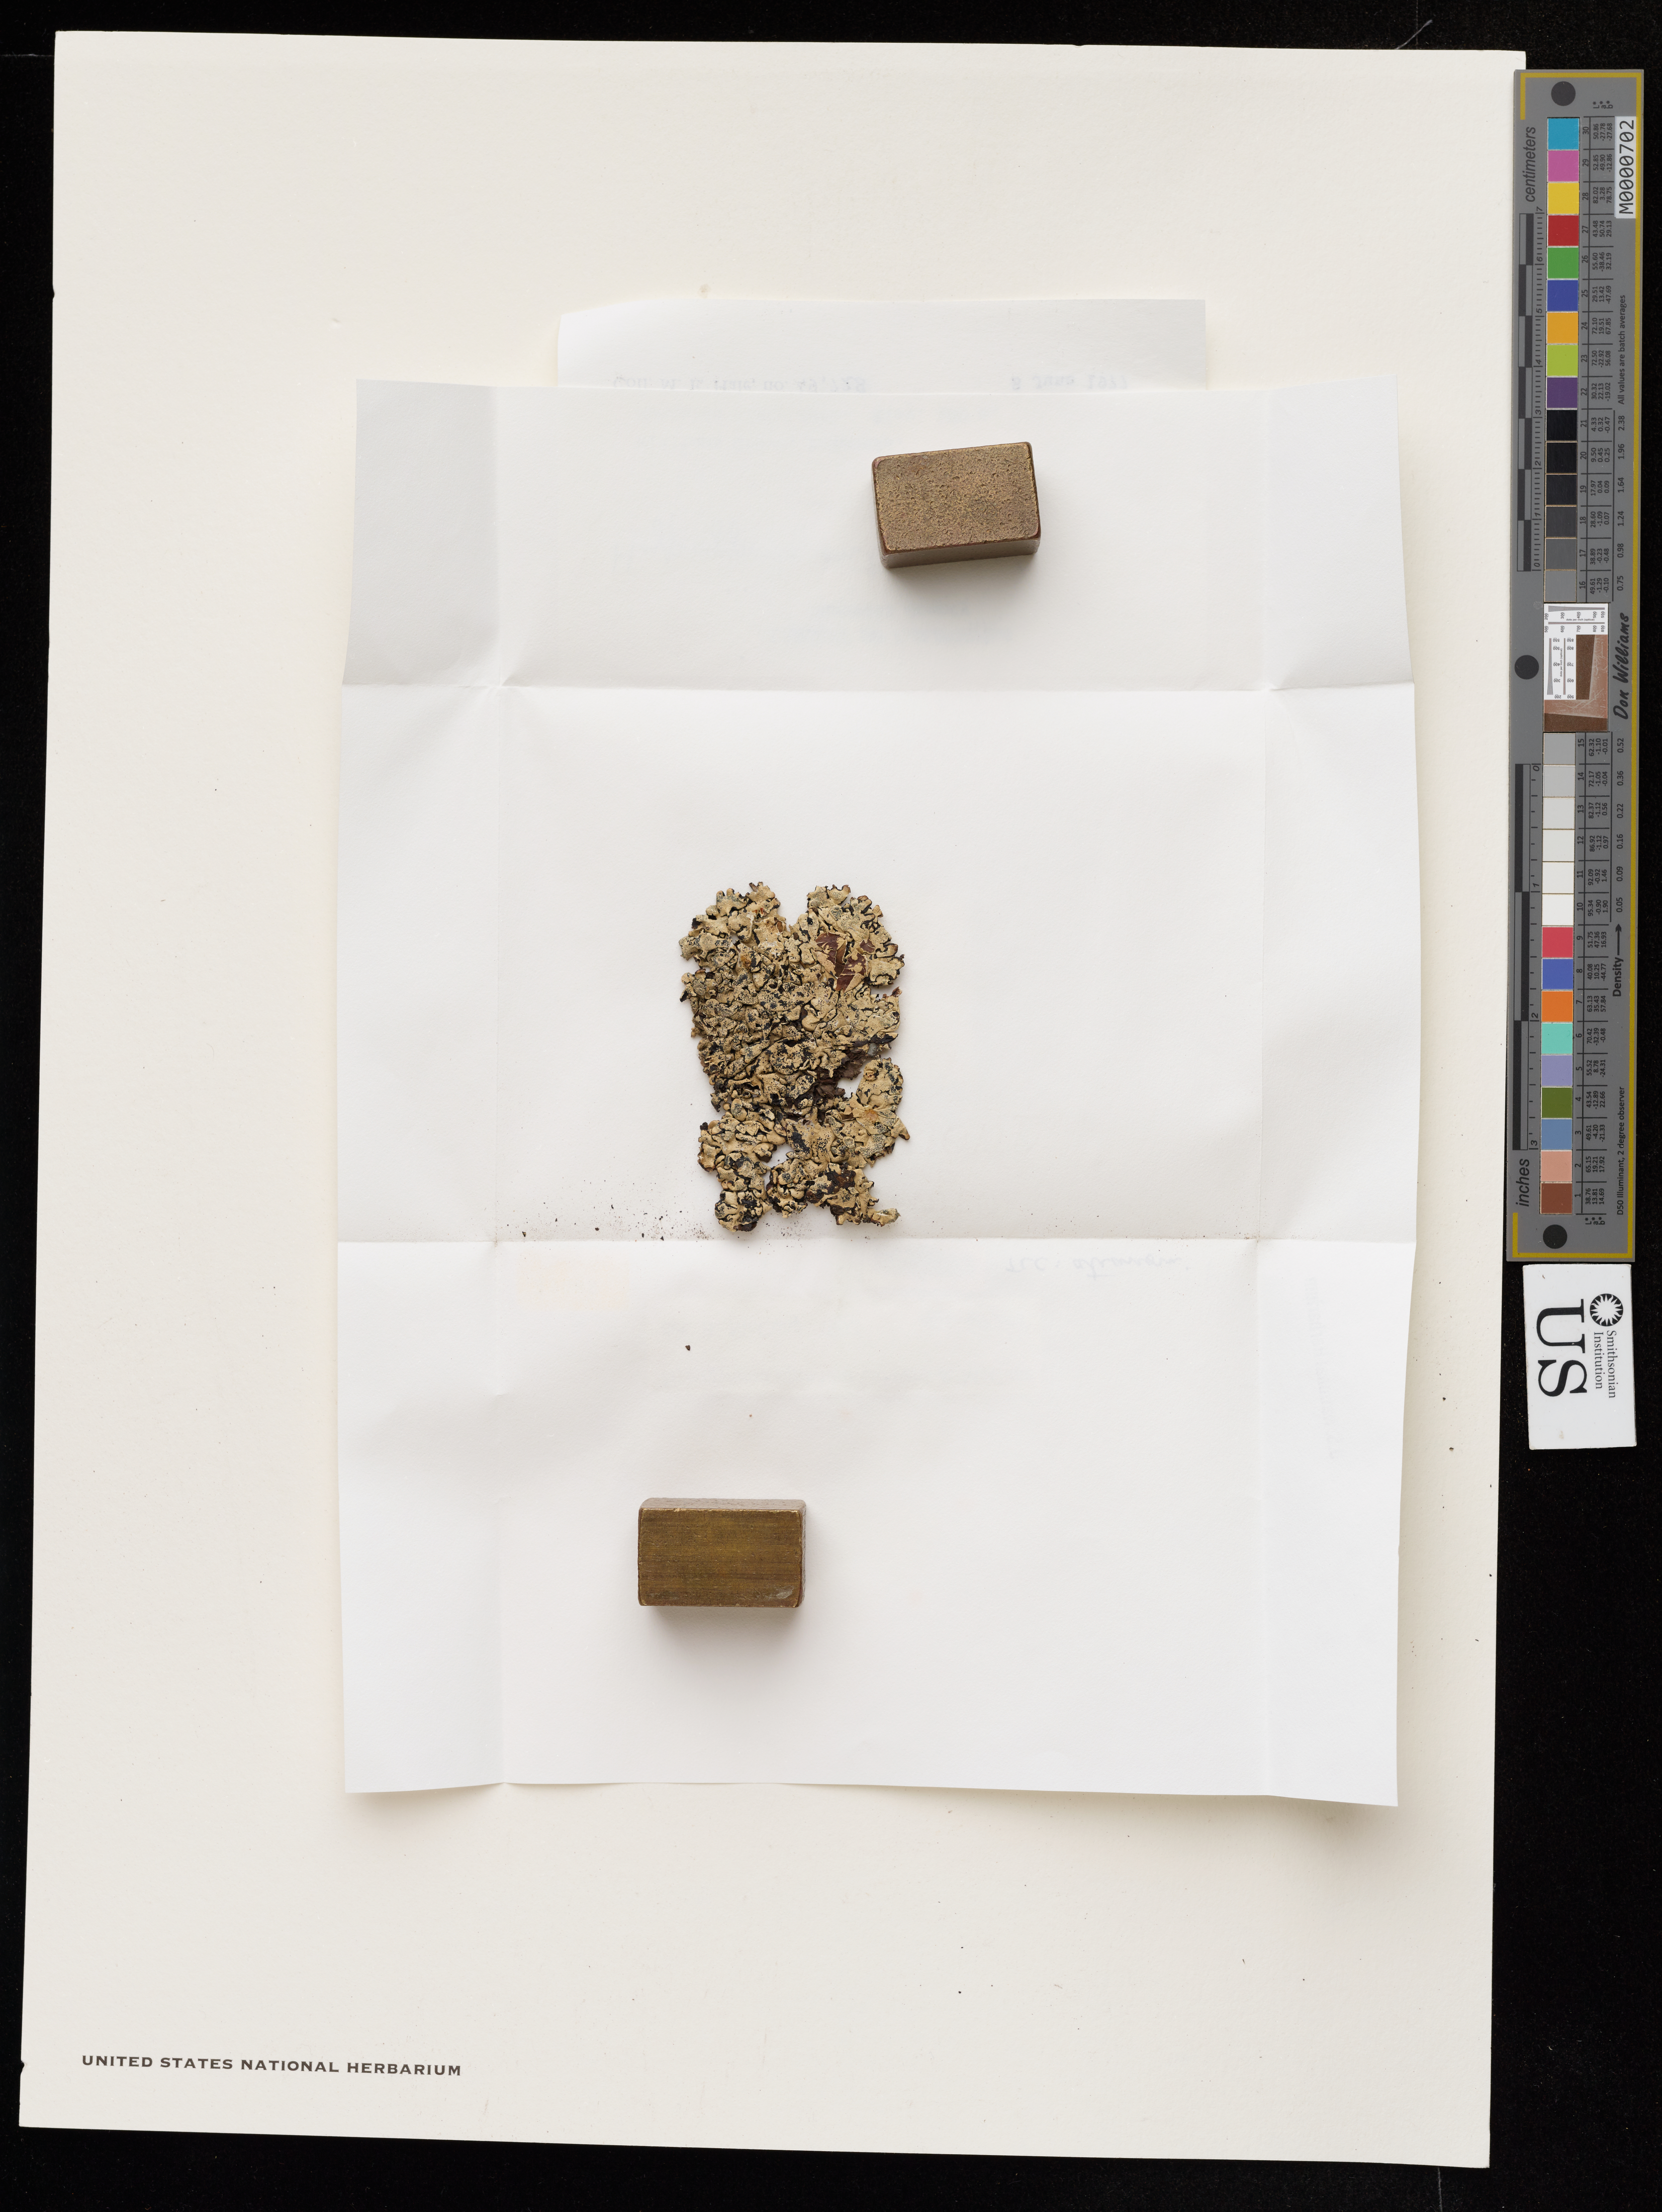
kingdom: Fungi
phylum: Ascomycota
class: Lecanoromycetes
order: Lecanorales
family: Parmeliaceae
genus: Hypogymnia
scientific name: Hypogymnia apinnata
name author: Goward & McCune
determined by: McCune, B.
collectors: M. Hale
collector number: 49728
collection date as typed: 08 Jun 1977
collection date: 1977-06-08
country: United States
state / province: California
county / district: Humboldt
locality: Humboldt st. park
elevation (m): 0